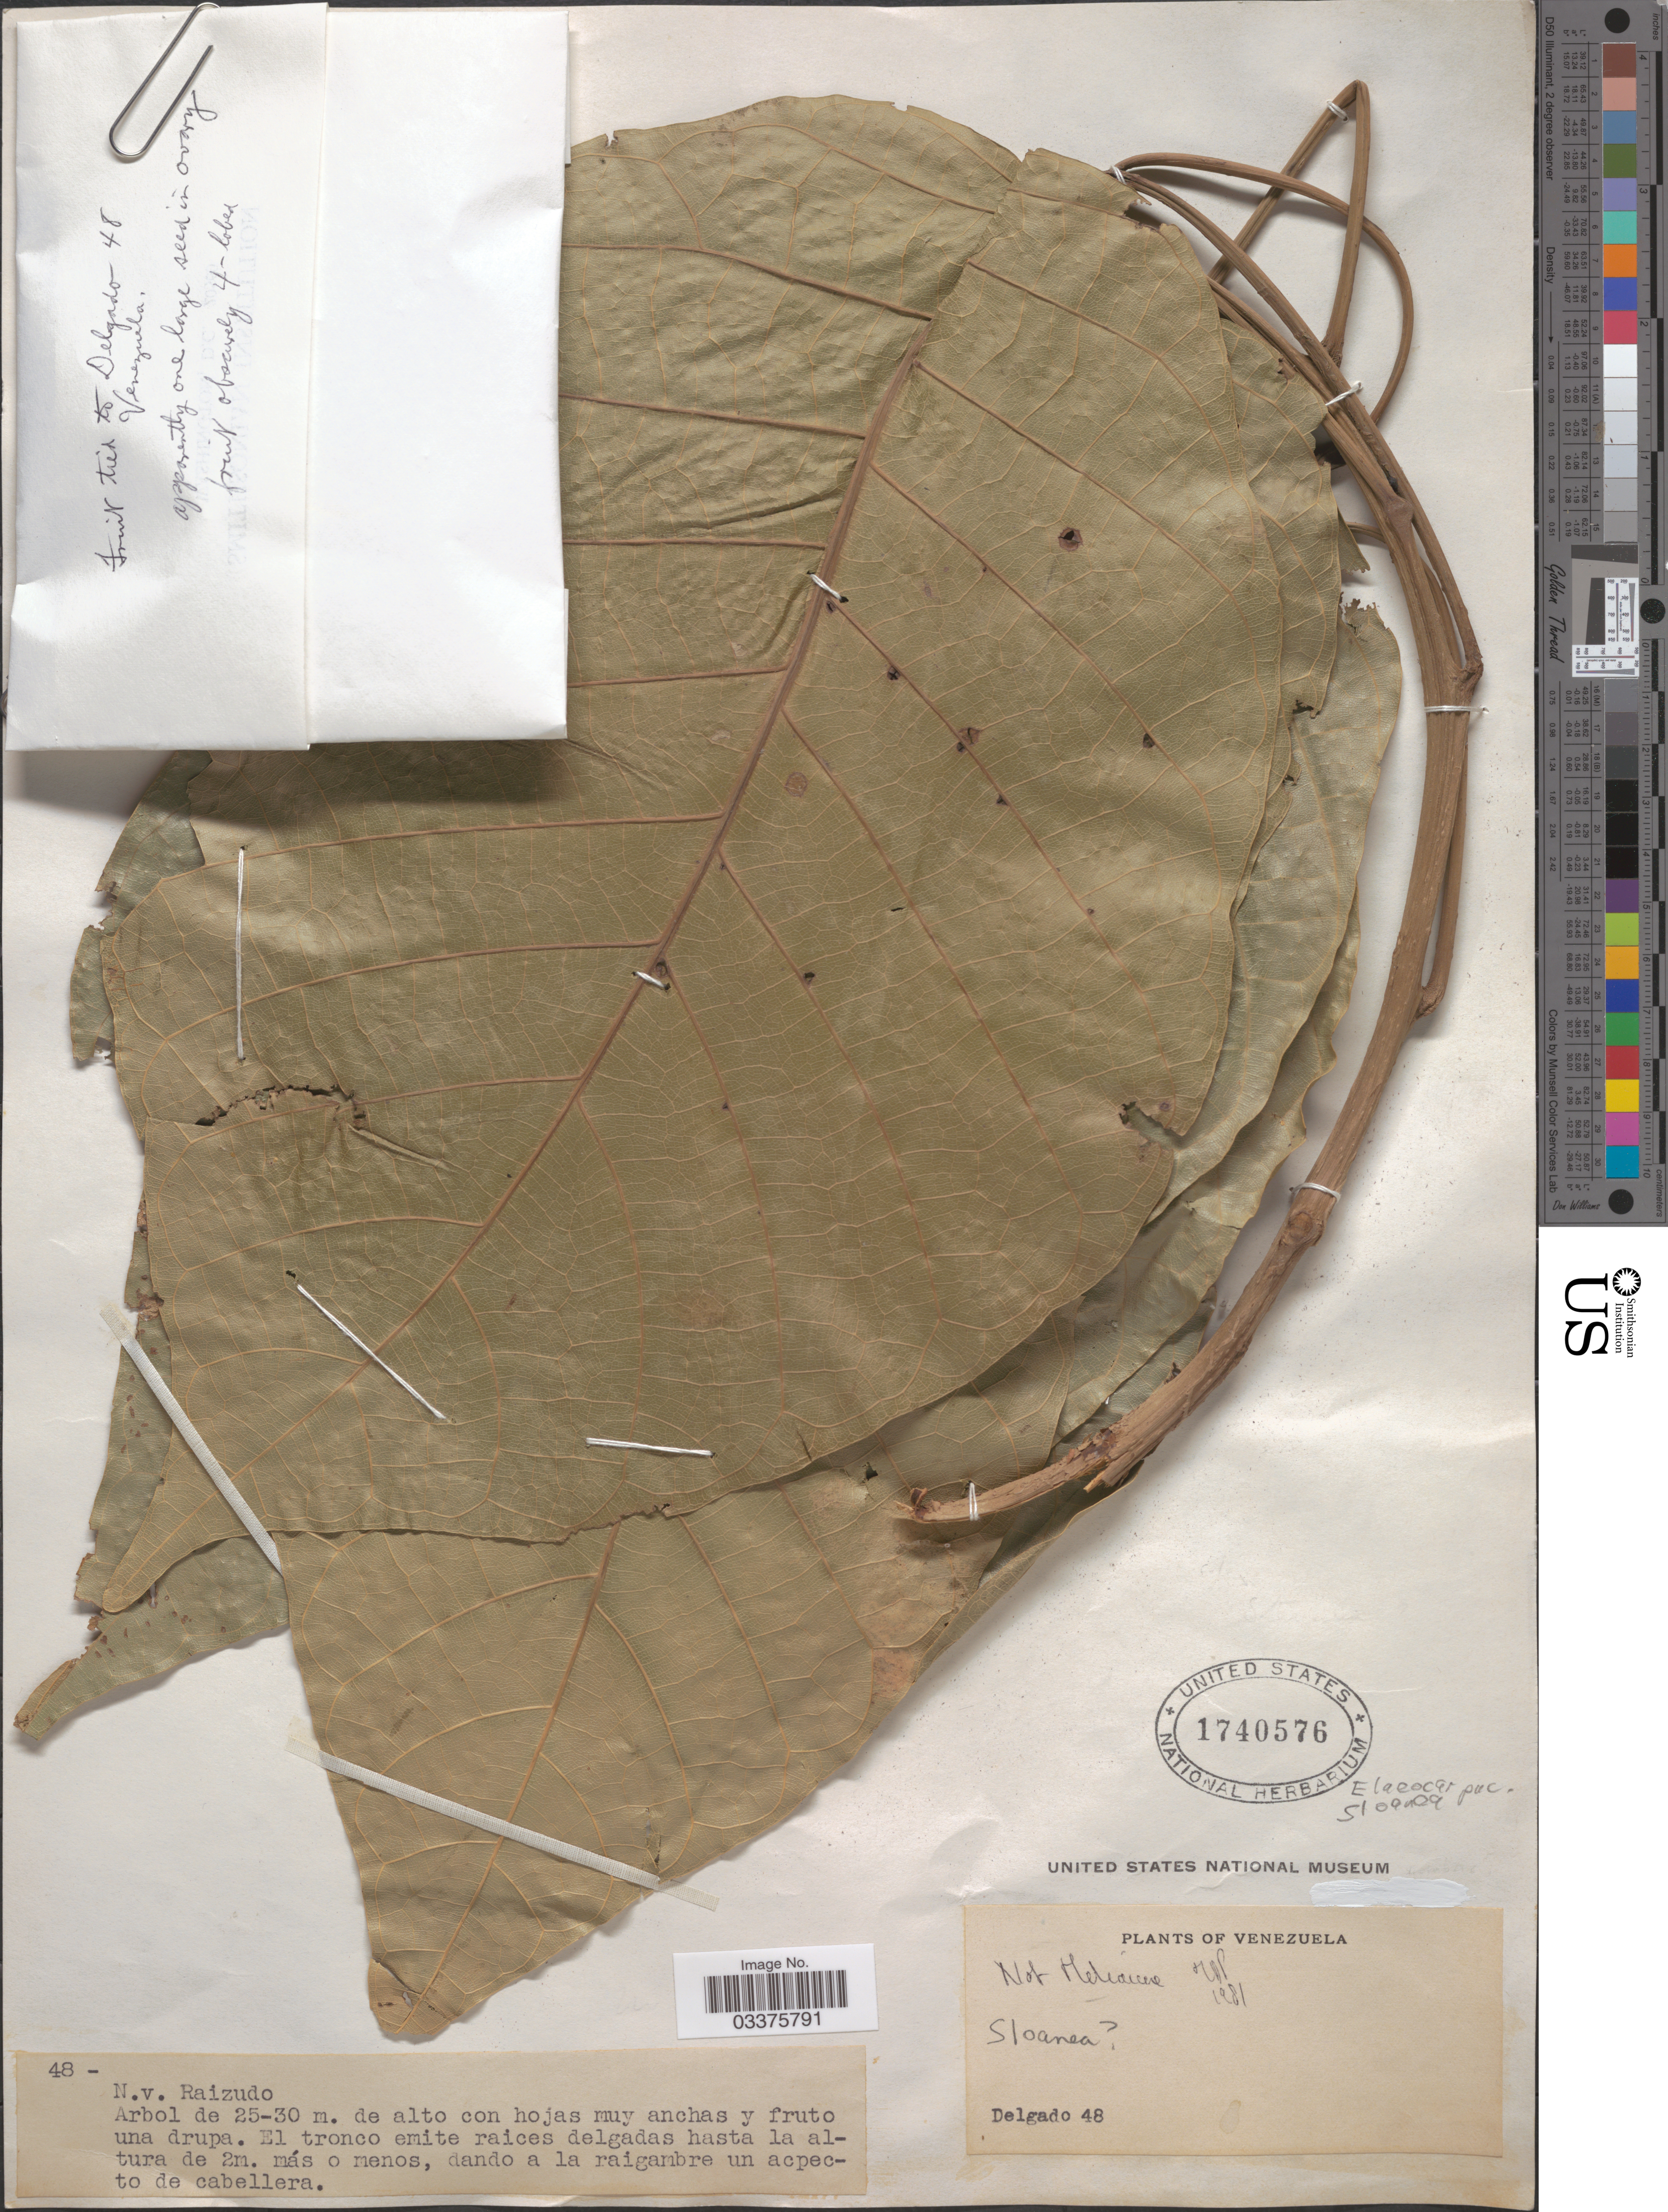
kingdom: Plantae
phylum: Tracheophyta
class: Magnoliopsida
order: Oxalidales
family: Elaeocarpaceae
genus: Sloanea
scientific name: Sloanea sp.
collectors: Delgado, --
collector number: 48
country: Venezuela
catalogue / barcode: US 1740576